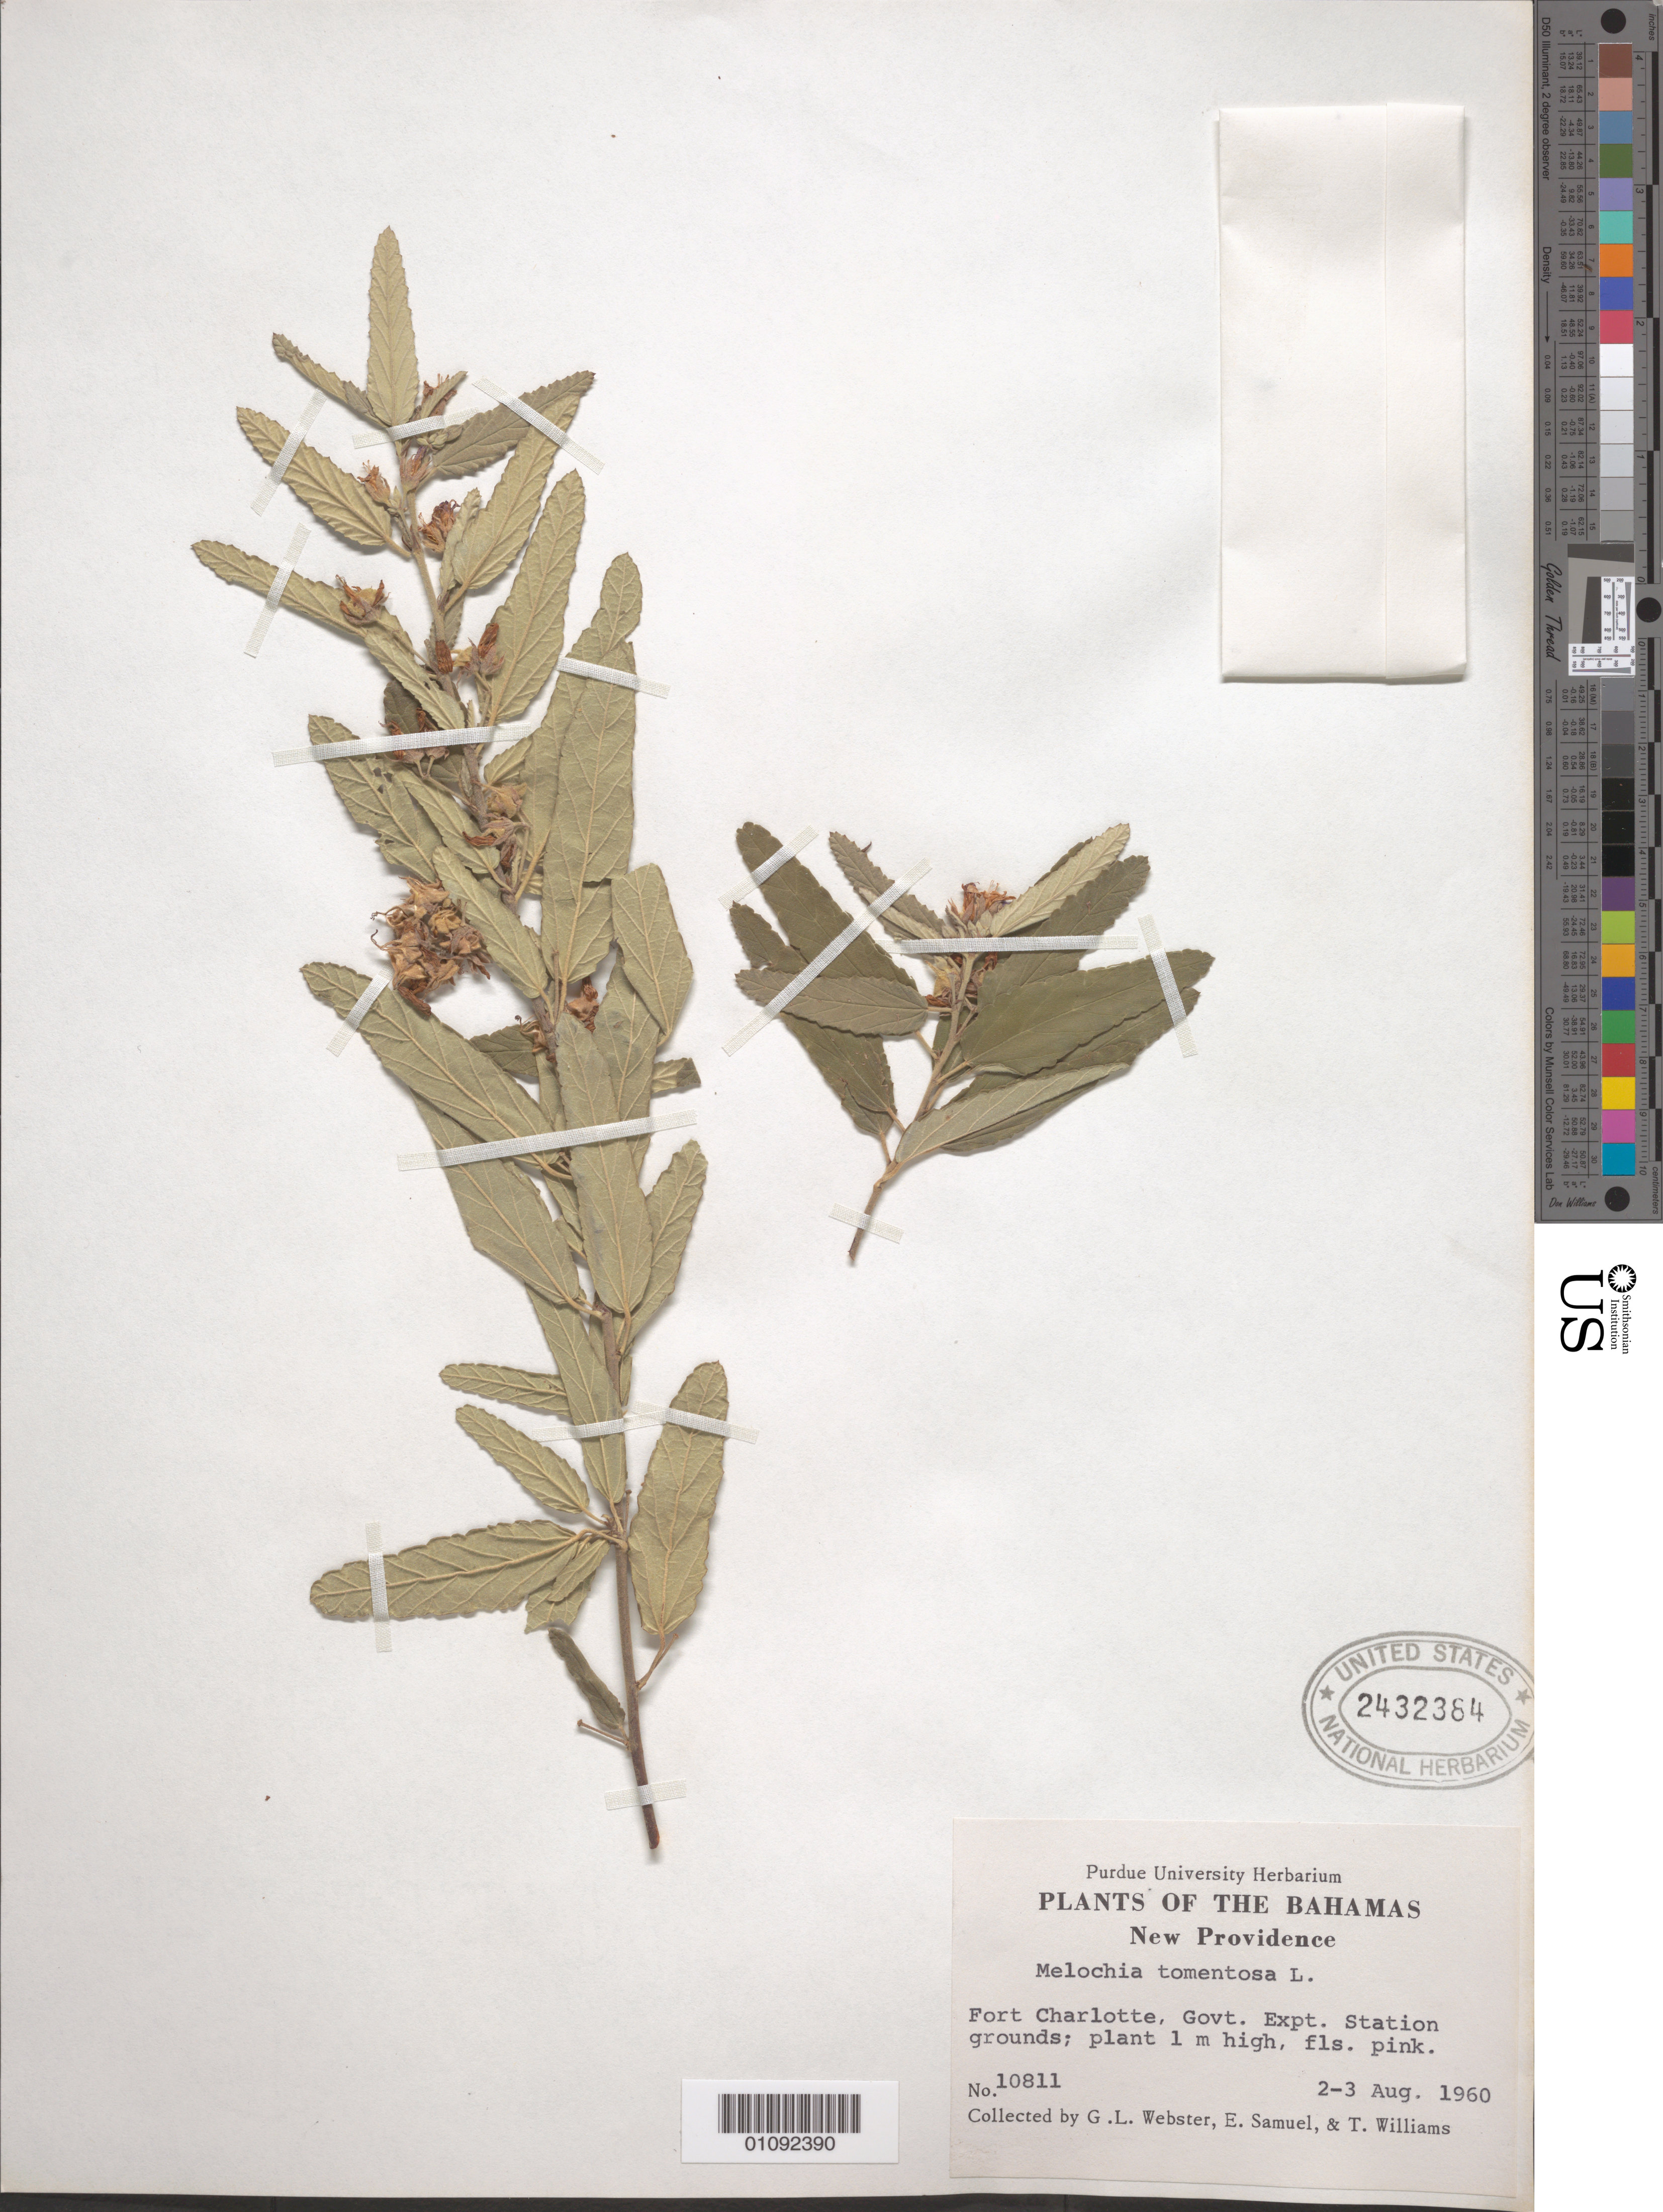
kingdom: Plantae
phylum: Tracheophyta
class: Magnoliopsida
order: Malvales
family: Malvaceae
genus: Melochia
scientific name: Melochia tomentosa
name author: L.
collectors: G. L. Webster, E. Samuel & T. Williams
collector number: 10811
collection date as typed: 02 Aug 1960 and 03 Aug 1960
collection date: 1960-08-02,1960-08-03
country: Bahamas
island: New Providence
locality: Fort Charlotte, Govt. Expt. Station grounds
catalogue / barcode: US 2432384